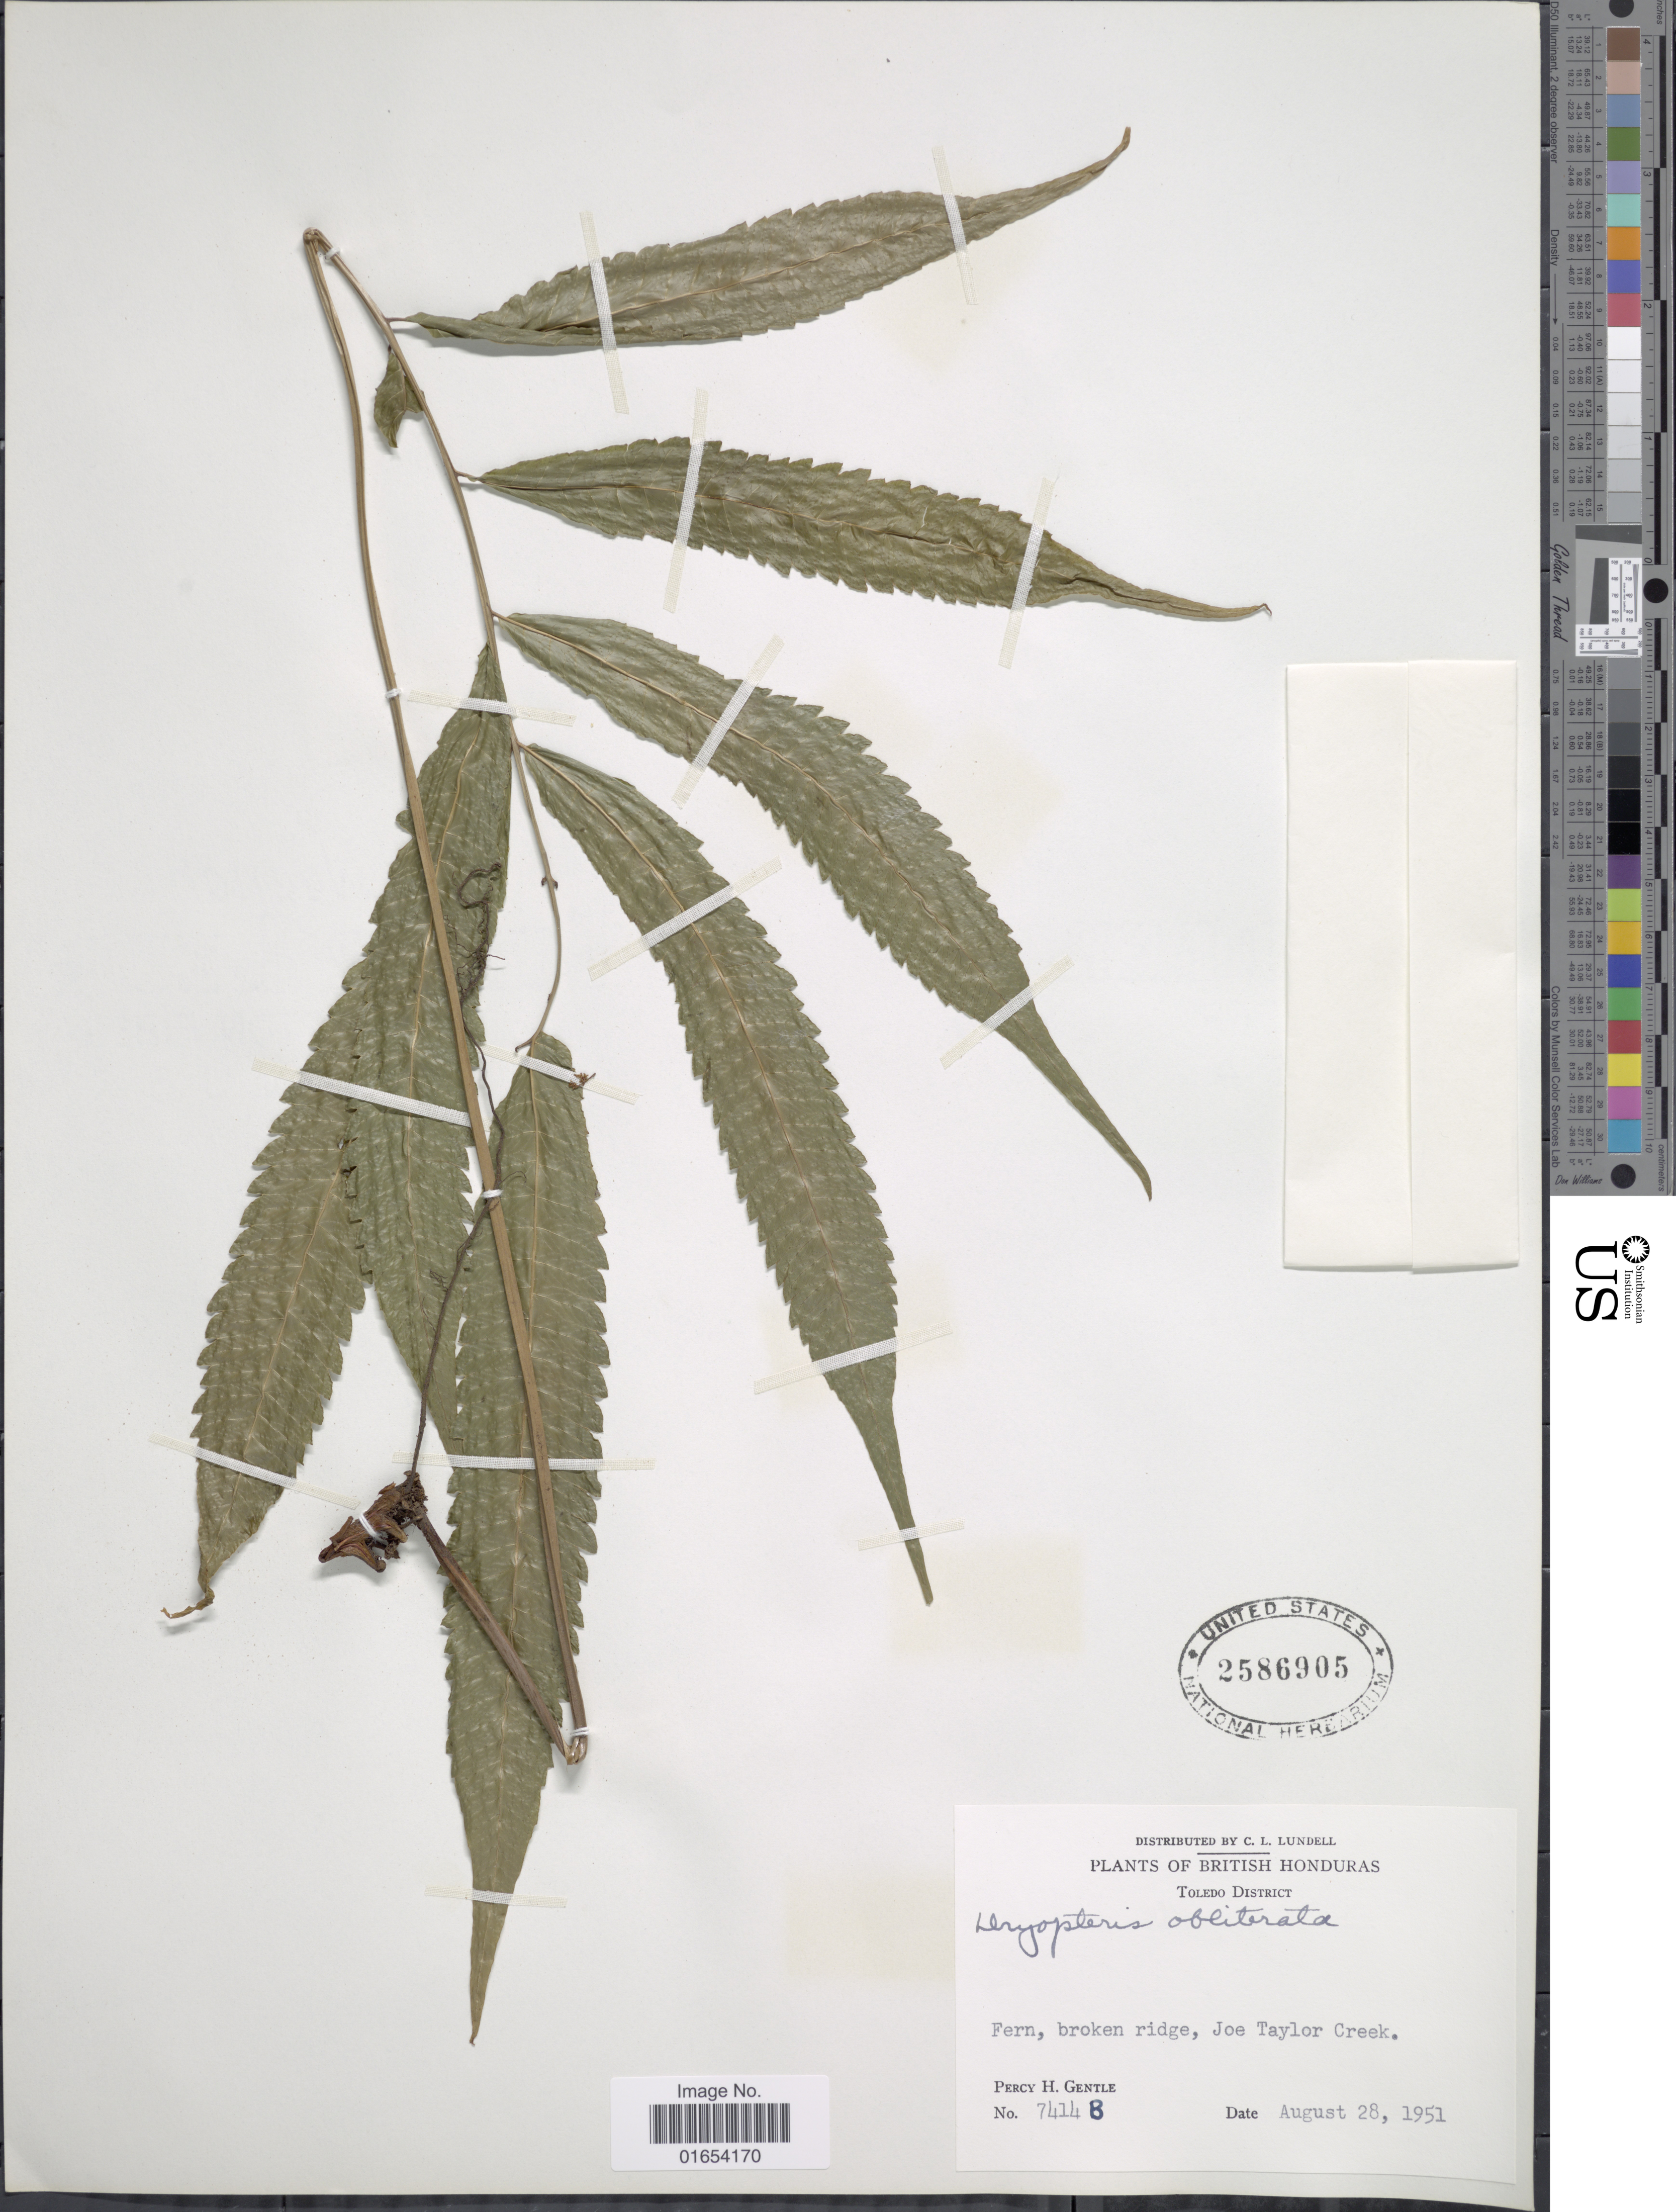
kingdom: Plantae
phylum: Tracheophyta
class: Polypodiopsida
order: Polypodiales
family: Thelypteridaceae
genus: Goniopteris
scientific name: Goniopteris obliterata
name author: (Sw.) C. Presl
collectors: P. H. Gentle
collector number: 7414B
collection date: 1951-08-28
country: Belize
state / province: Toledo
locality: British Honduras, Toledo District, Fern, broken ridge, Joe Taylor Creek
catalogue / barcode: US 2586905